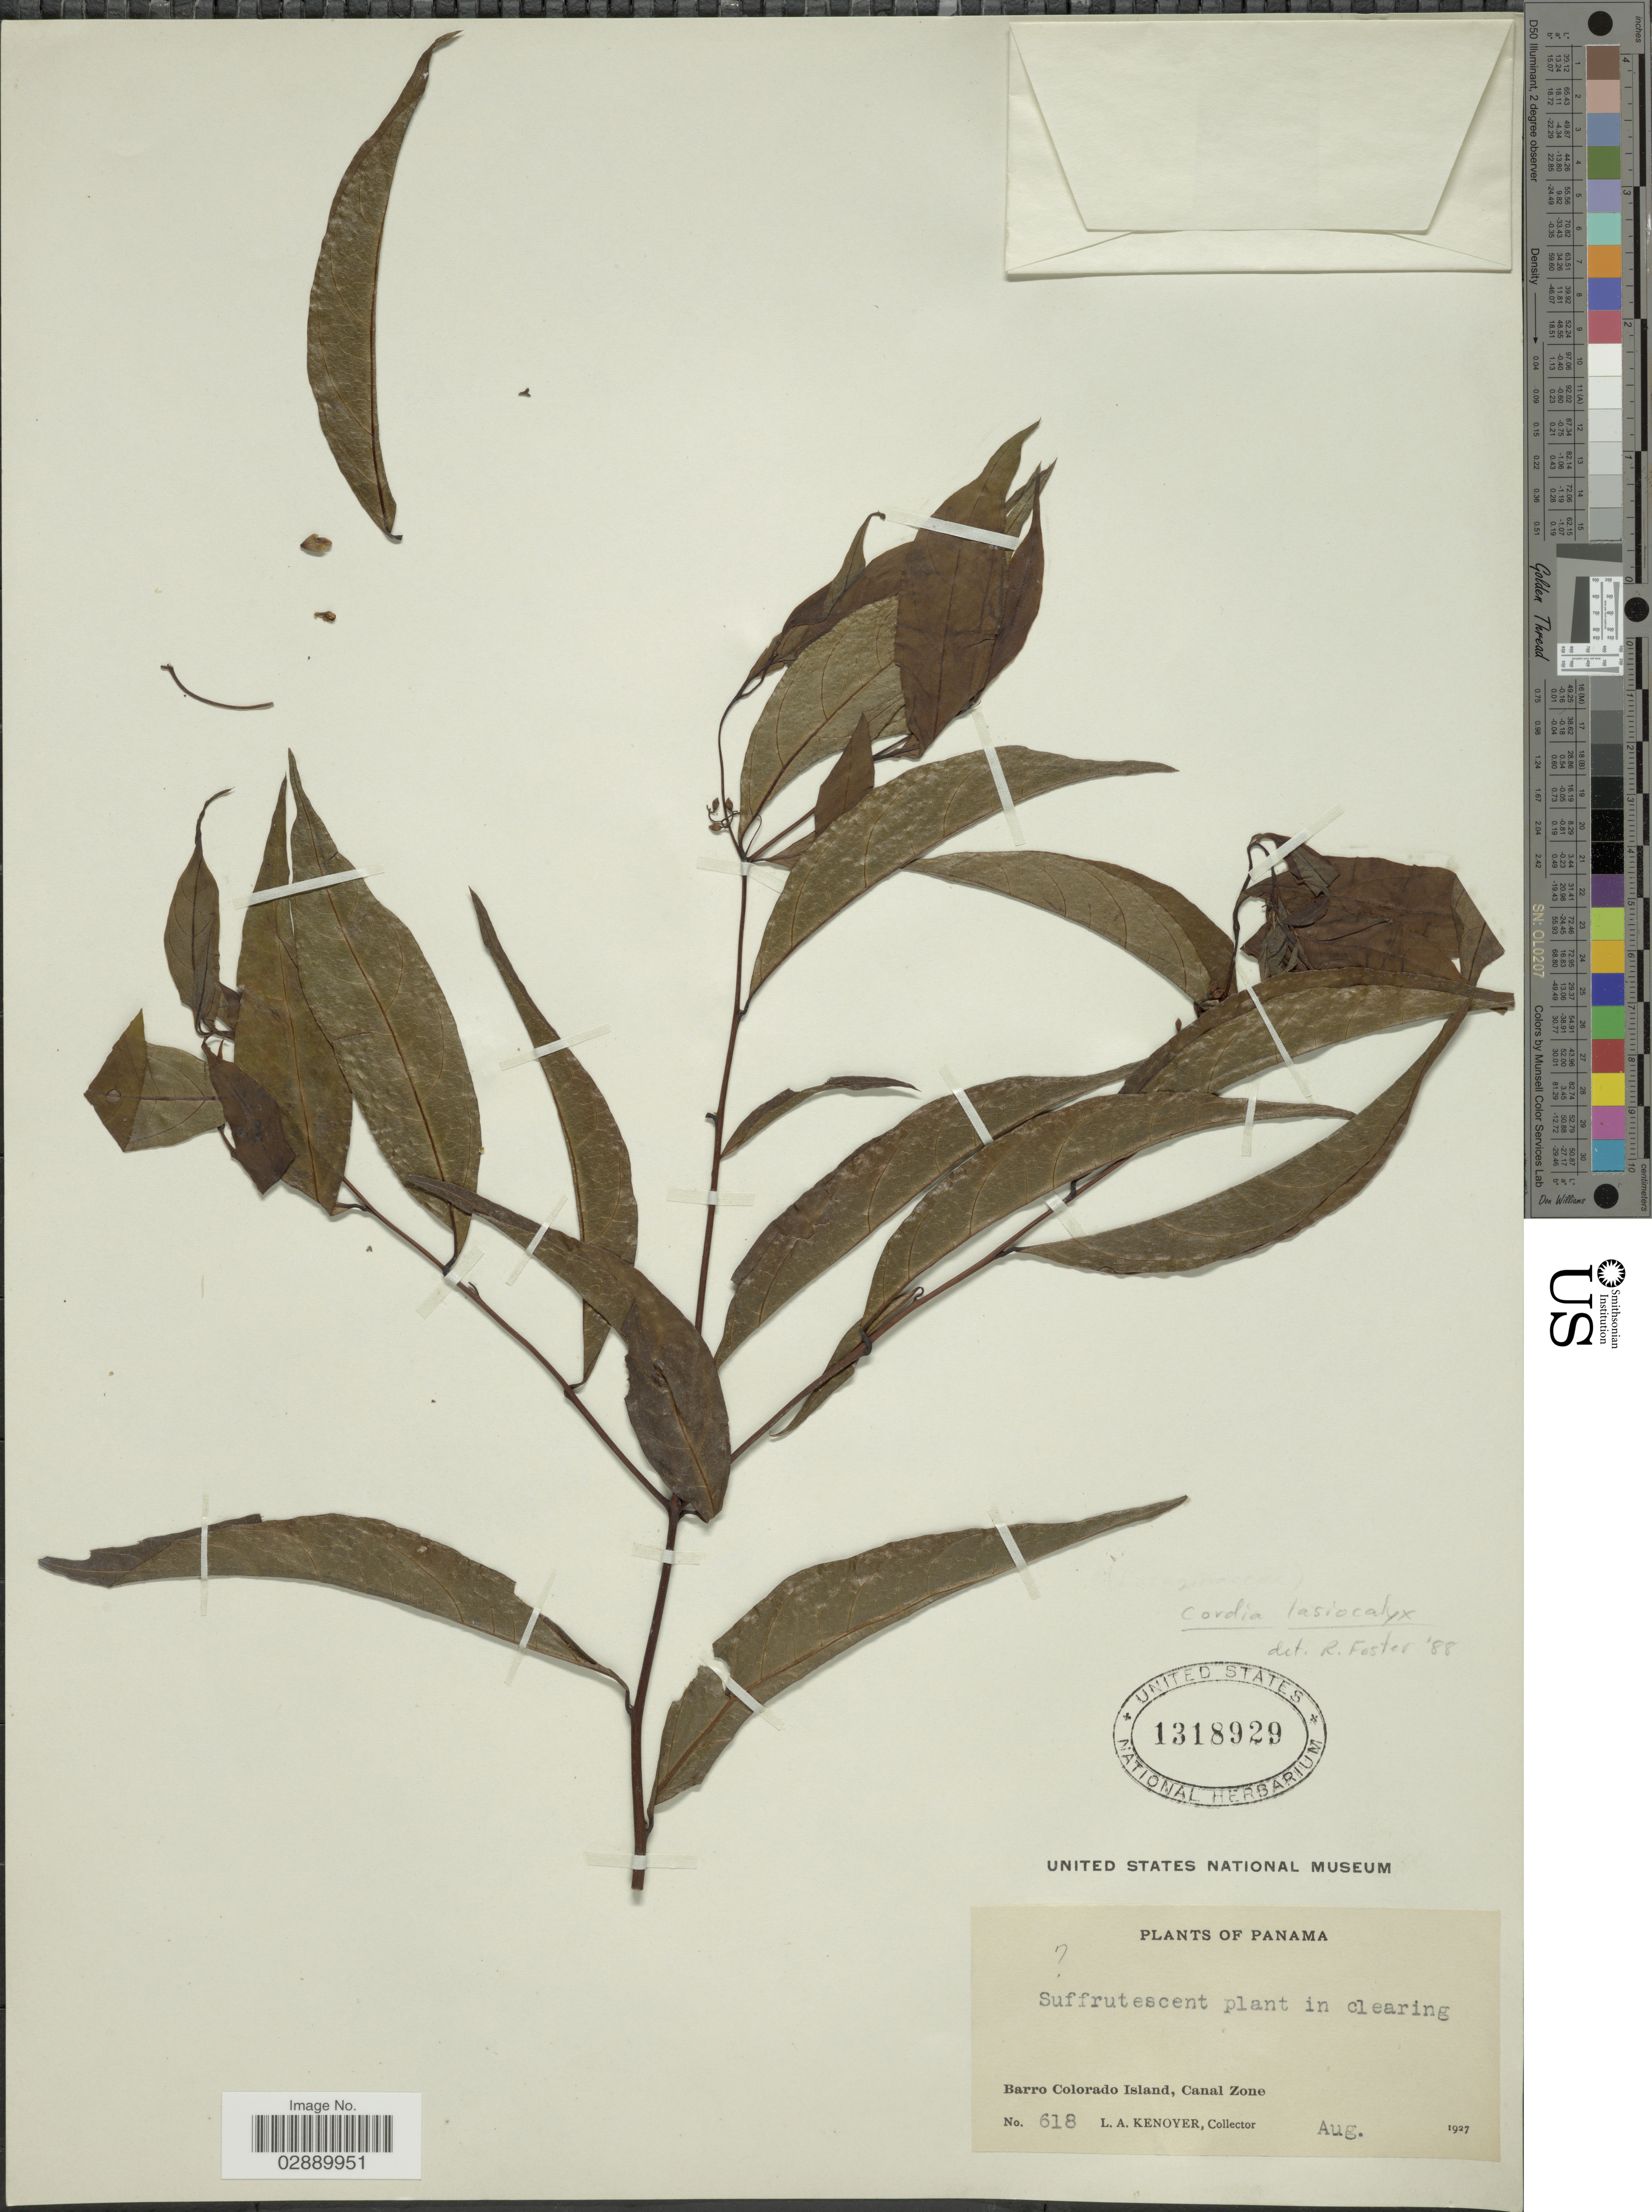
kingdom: Plantae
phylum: Tracheophyta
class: Magnoliopsida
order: Boraginales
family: Cordiaceae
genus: Cordia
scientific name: Cordia lasiocalyx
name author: Pittier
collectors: L. A. Kenoyer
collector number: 618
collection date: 1927-08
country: Panama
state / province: Panamá Oeste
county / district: Canal Zone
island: Barro Colorado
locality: Barro Colorado Island, Canal Zone.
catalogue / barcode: US 1318929